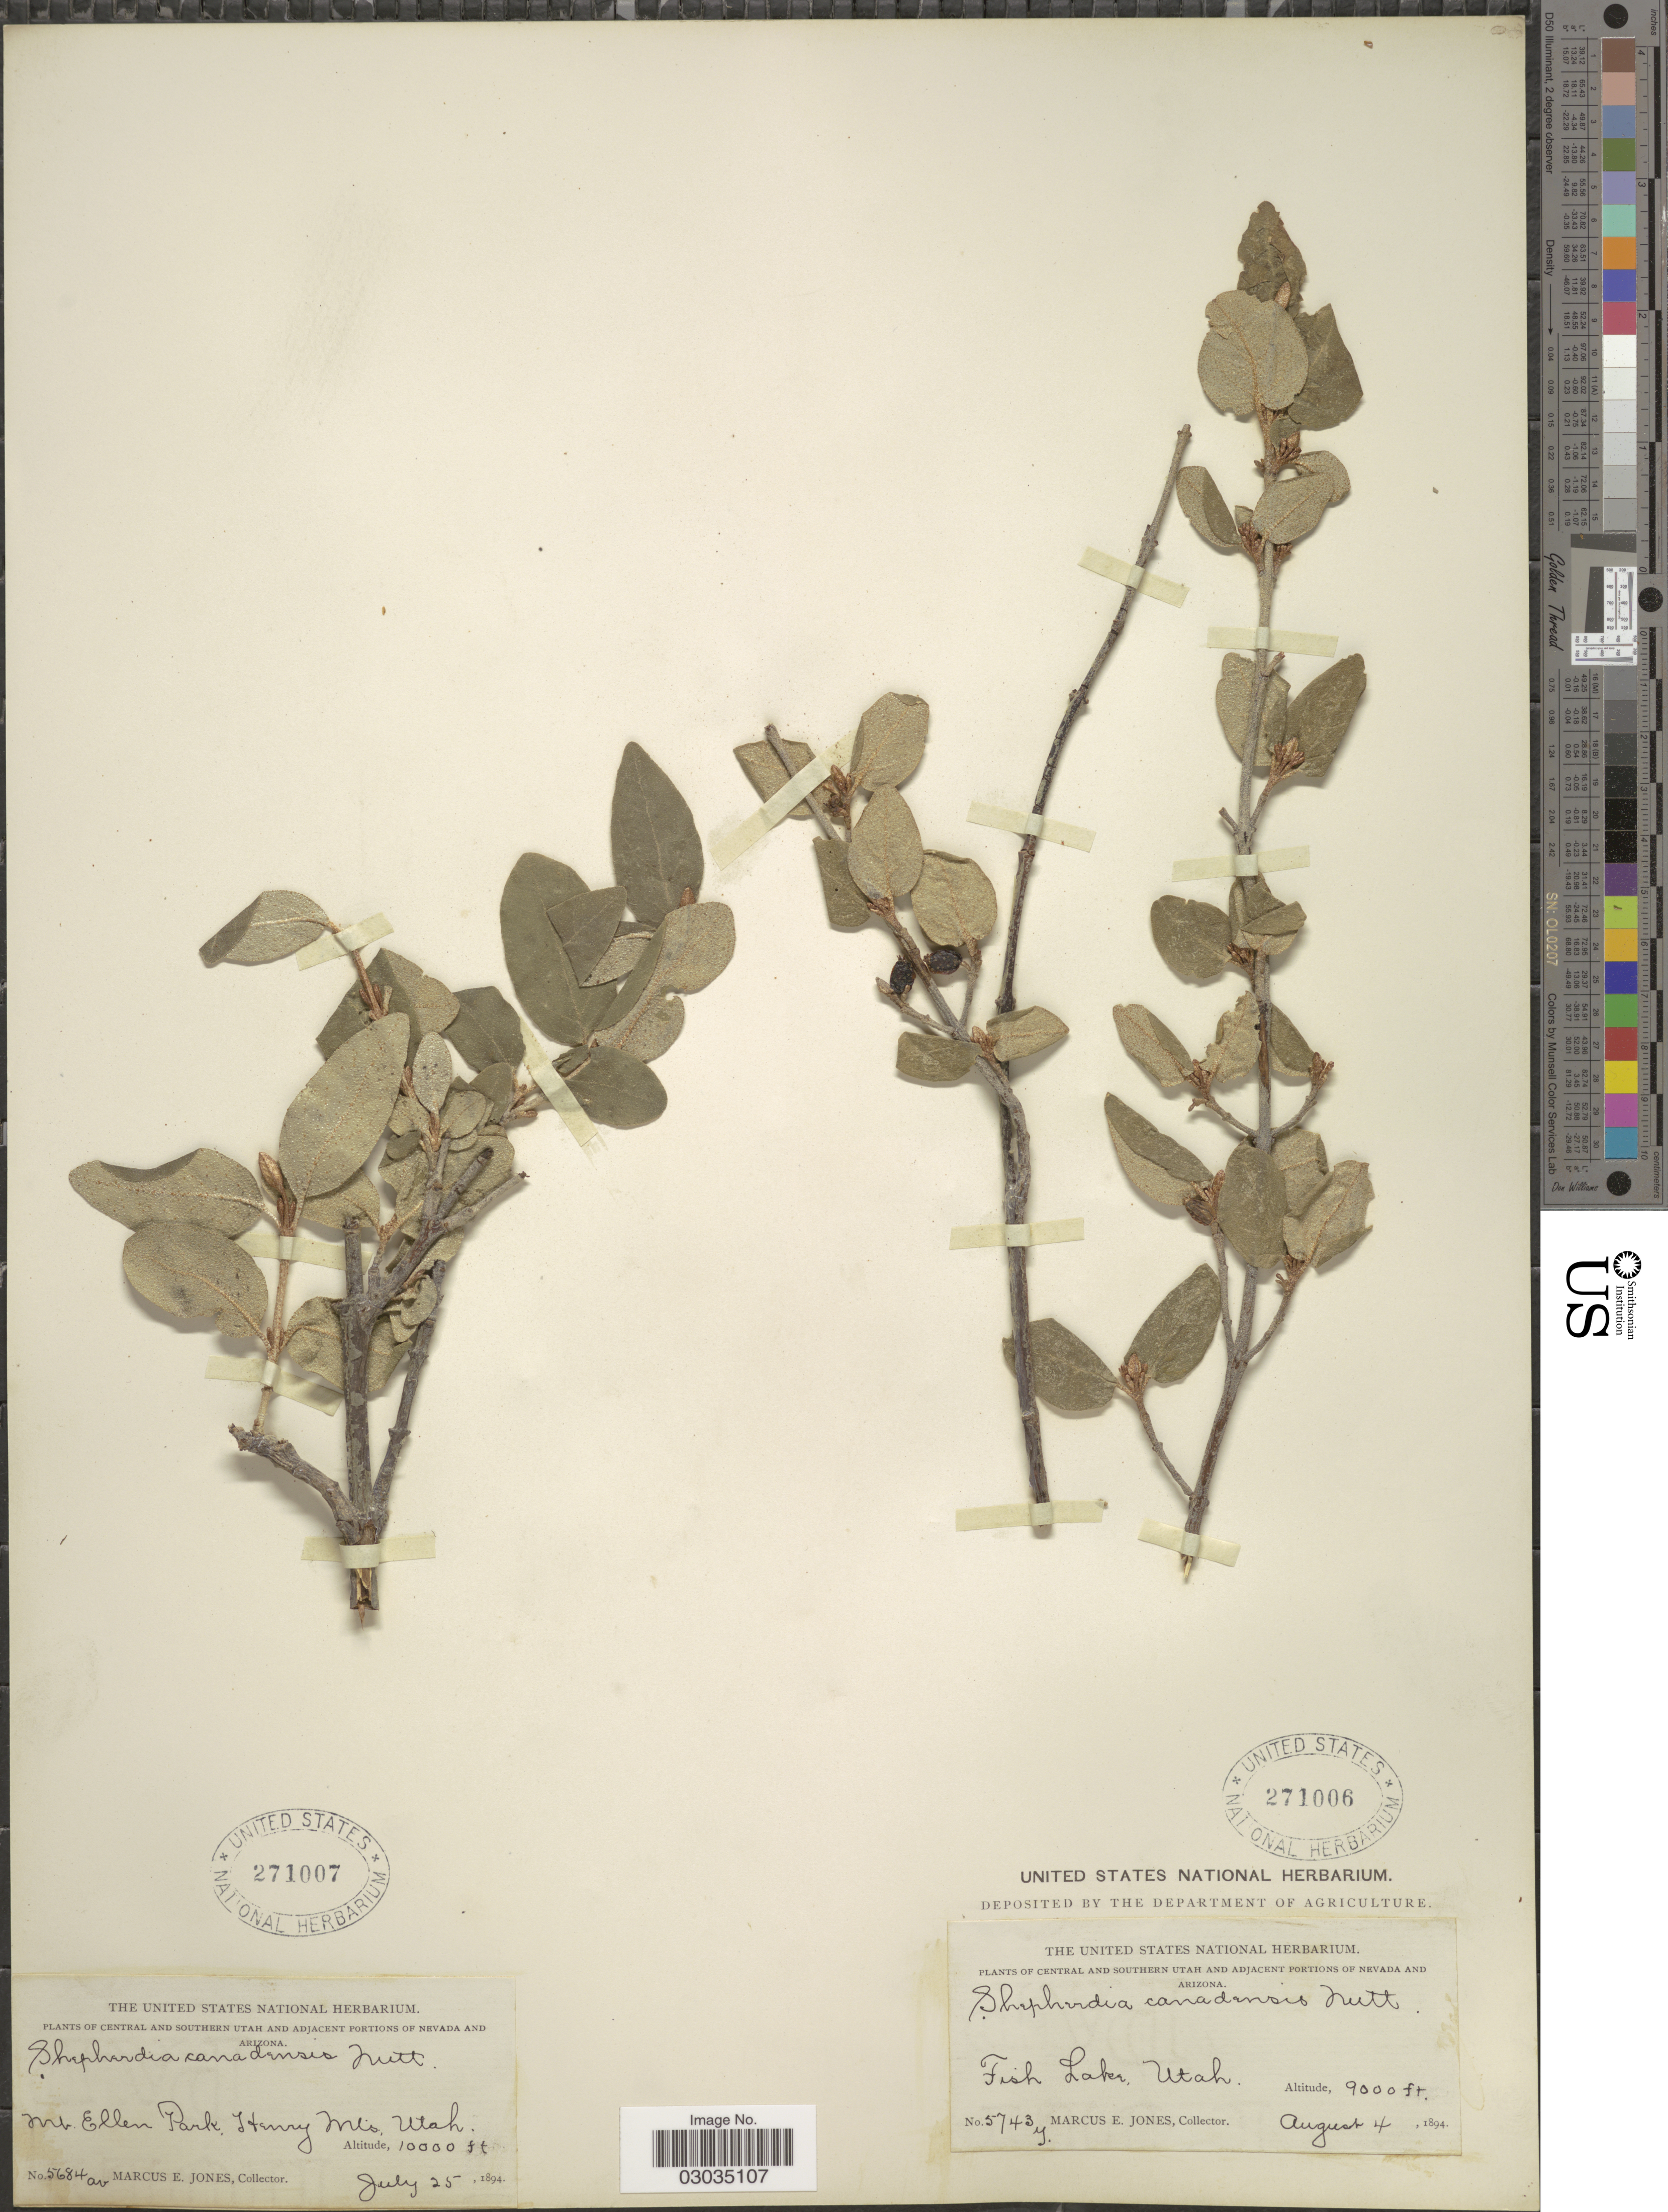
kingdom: Plantae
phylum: Tracheophyta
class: Magnoliopsida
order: Rosales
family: Elaeagnaceae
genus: Shepherdia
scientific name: Shepherdia canadensis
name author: (L.) Nutt.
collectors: M. E. Jones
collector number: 5684w*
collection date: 1894-07-25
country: United States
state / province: Utah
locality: Central and Southern Utah, Mt. Ellen Park, Henry Mts.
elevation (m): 3048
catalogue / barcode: US 271007